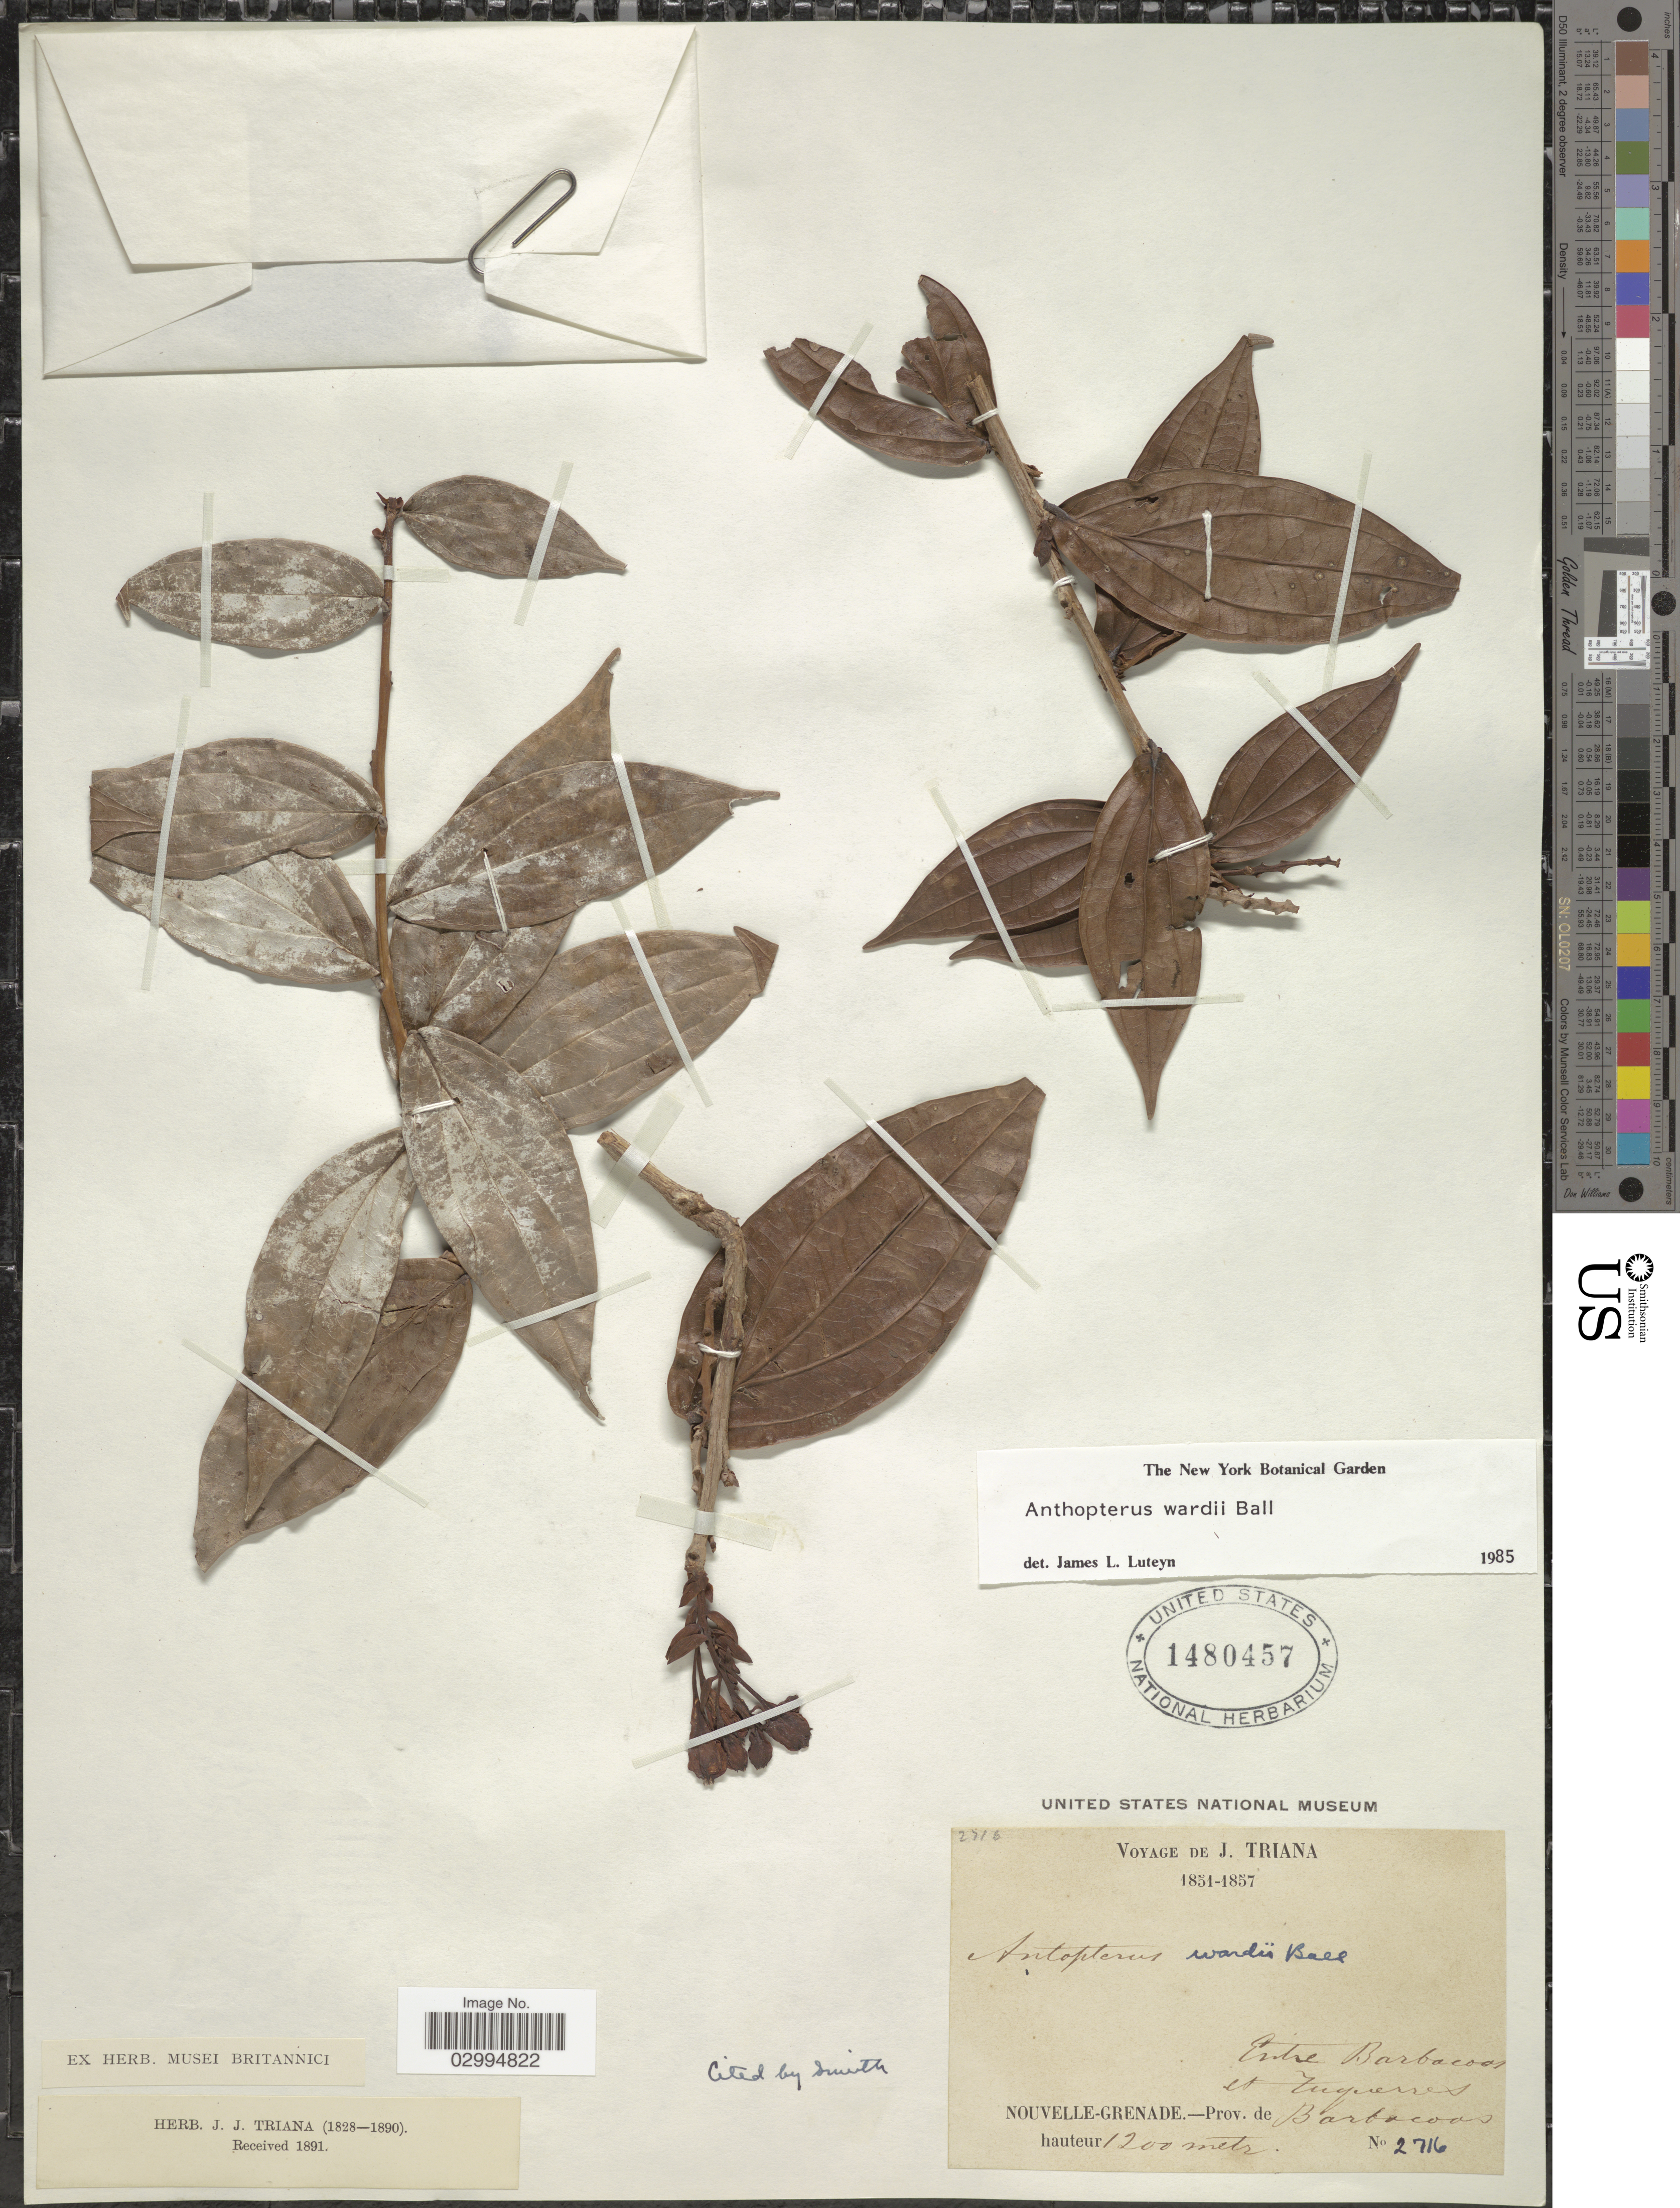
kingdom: Plantae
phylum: Tracheophyta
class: Magnoliopsida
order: Ericales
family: Ericaceae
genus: Anthopterus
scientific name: Anthopterus wardii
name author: Ball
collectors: J. Triana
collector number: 2716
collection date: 1851/1857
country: Colombia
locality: Nouvelle-Grenade.- Prov. de. Entr de Barbacoas et Tuquerres, Barbacoas.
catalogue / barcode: US 1480457